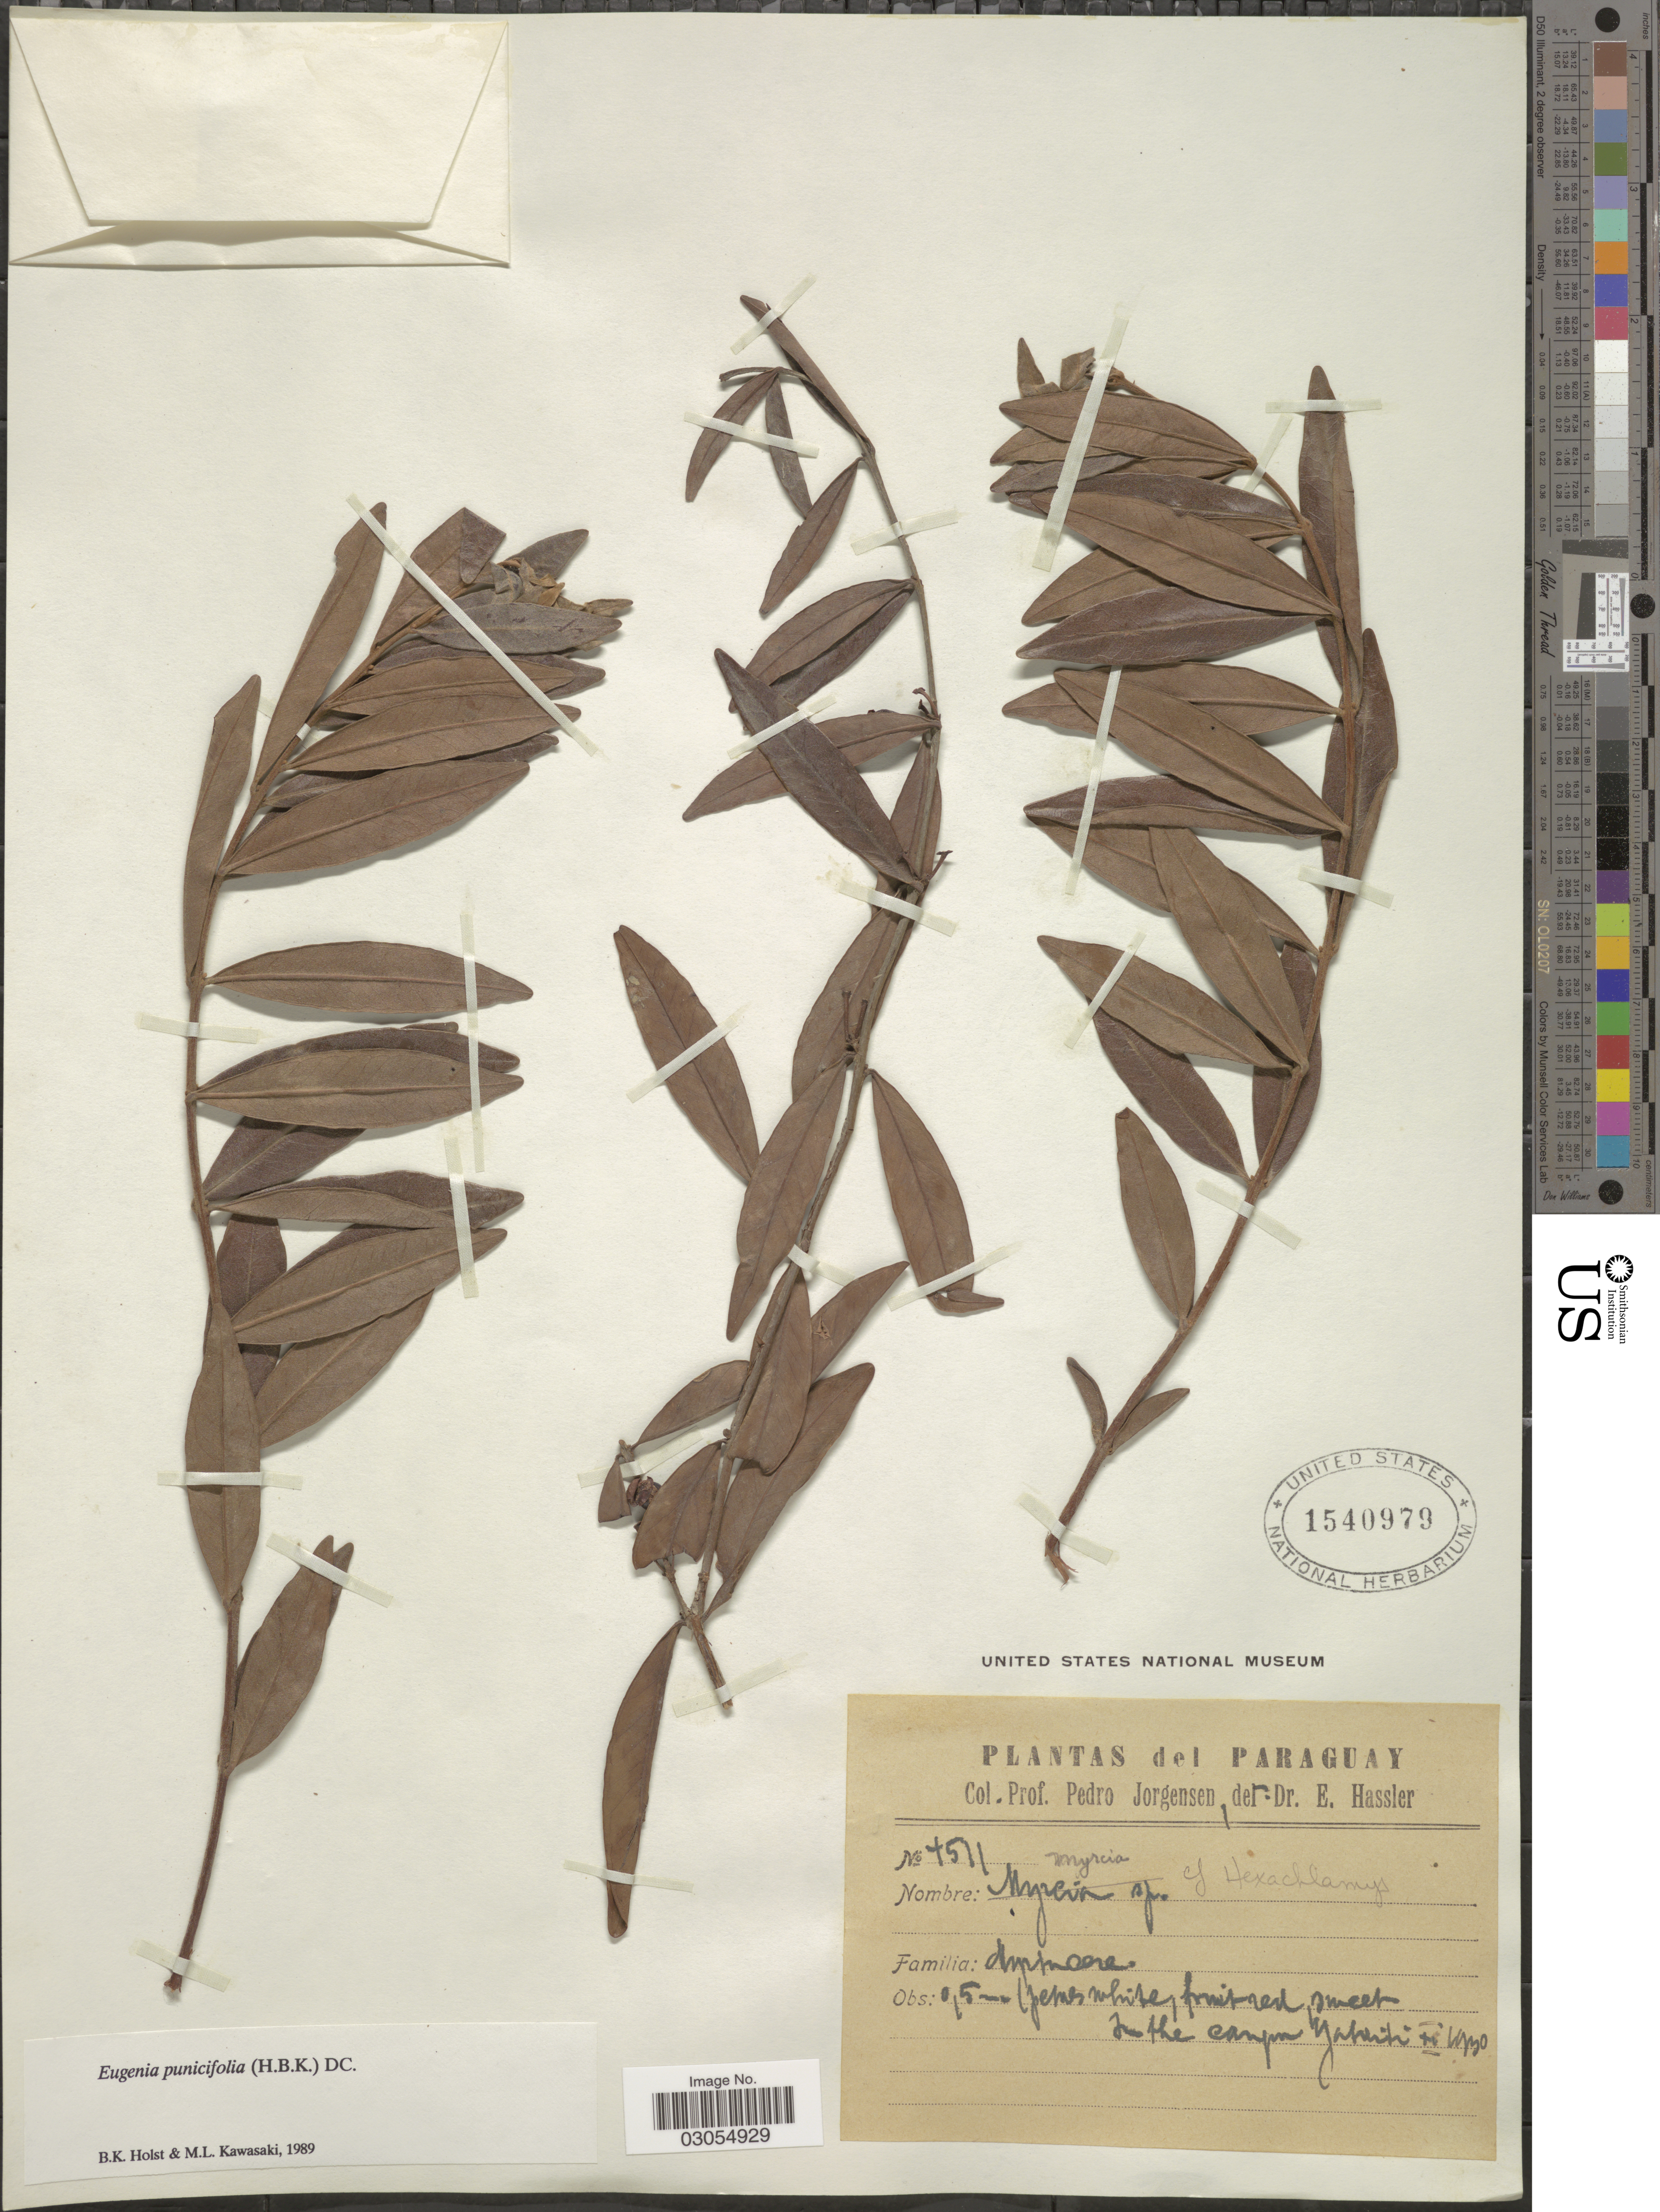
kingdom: Plantae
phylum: Tracheophyta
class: Magnoliopsida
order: Myrtales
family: Myrtaceae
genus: Eugenia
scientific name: Eugenia punicifolia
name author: (Kunth) DC.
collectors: P. Jörgensen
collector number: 4511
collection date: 1930-11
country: Paraguay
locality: In the campo Yataiti.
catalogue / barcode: US 1540979